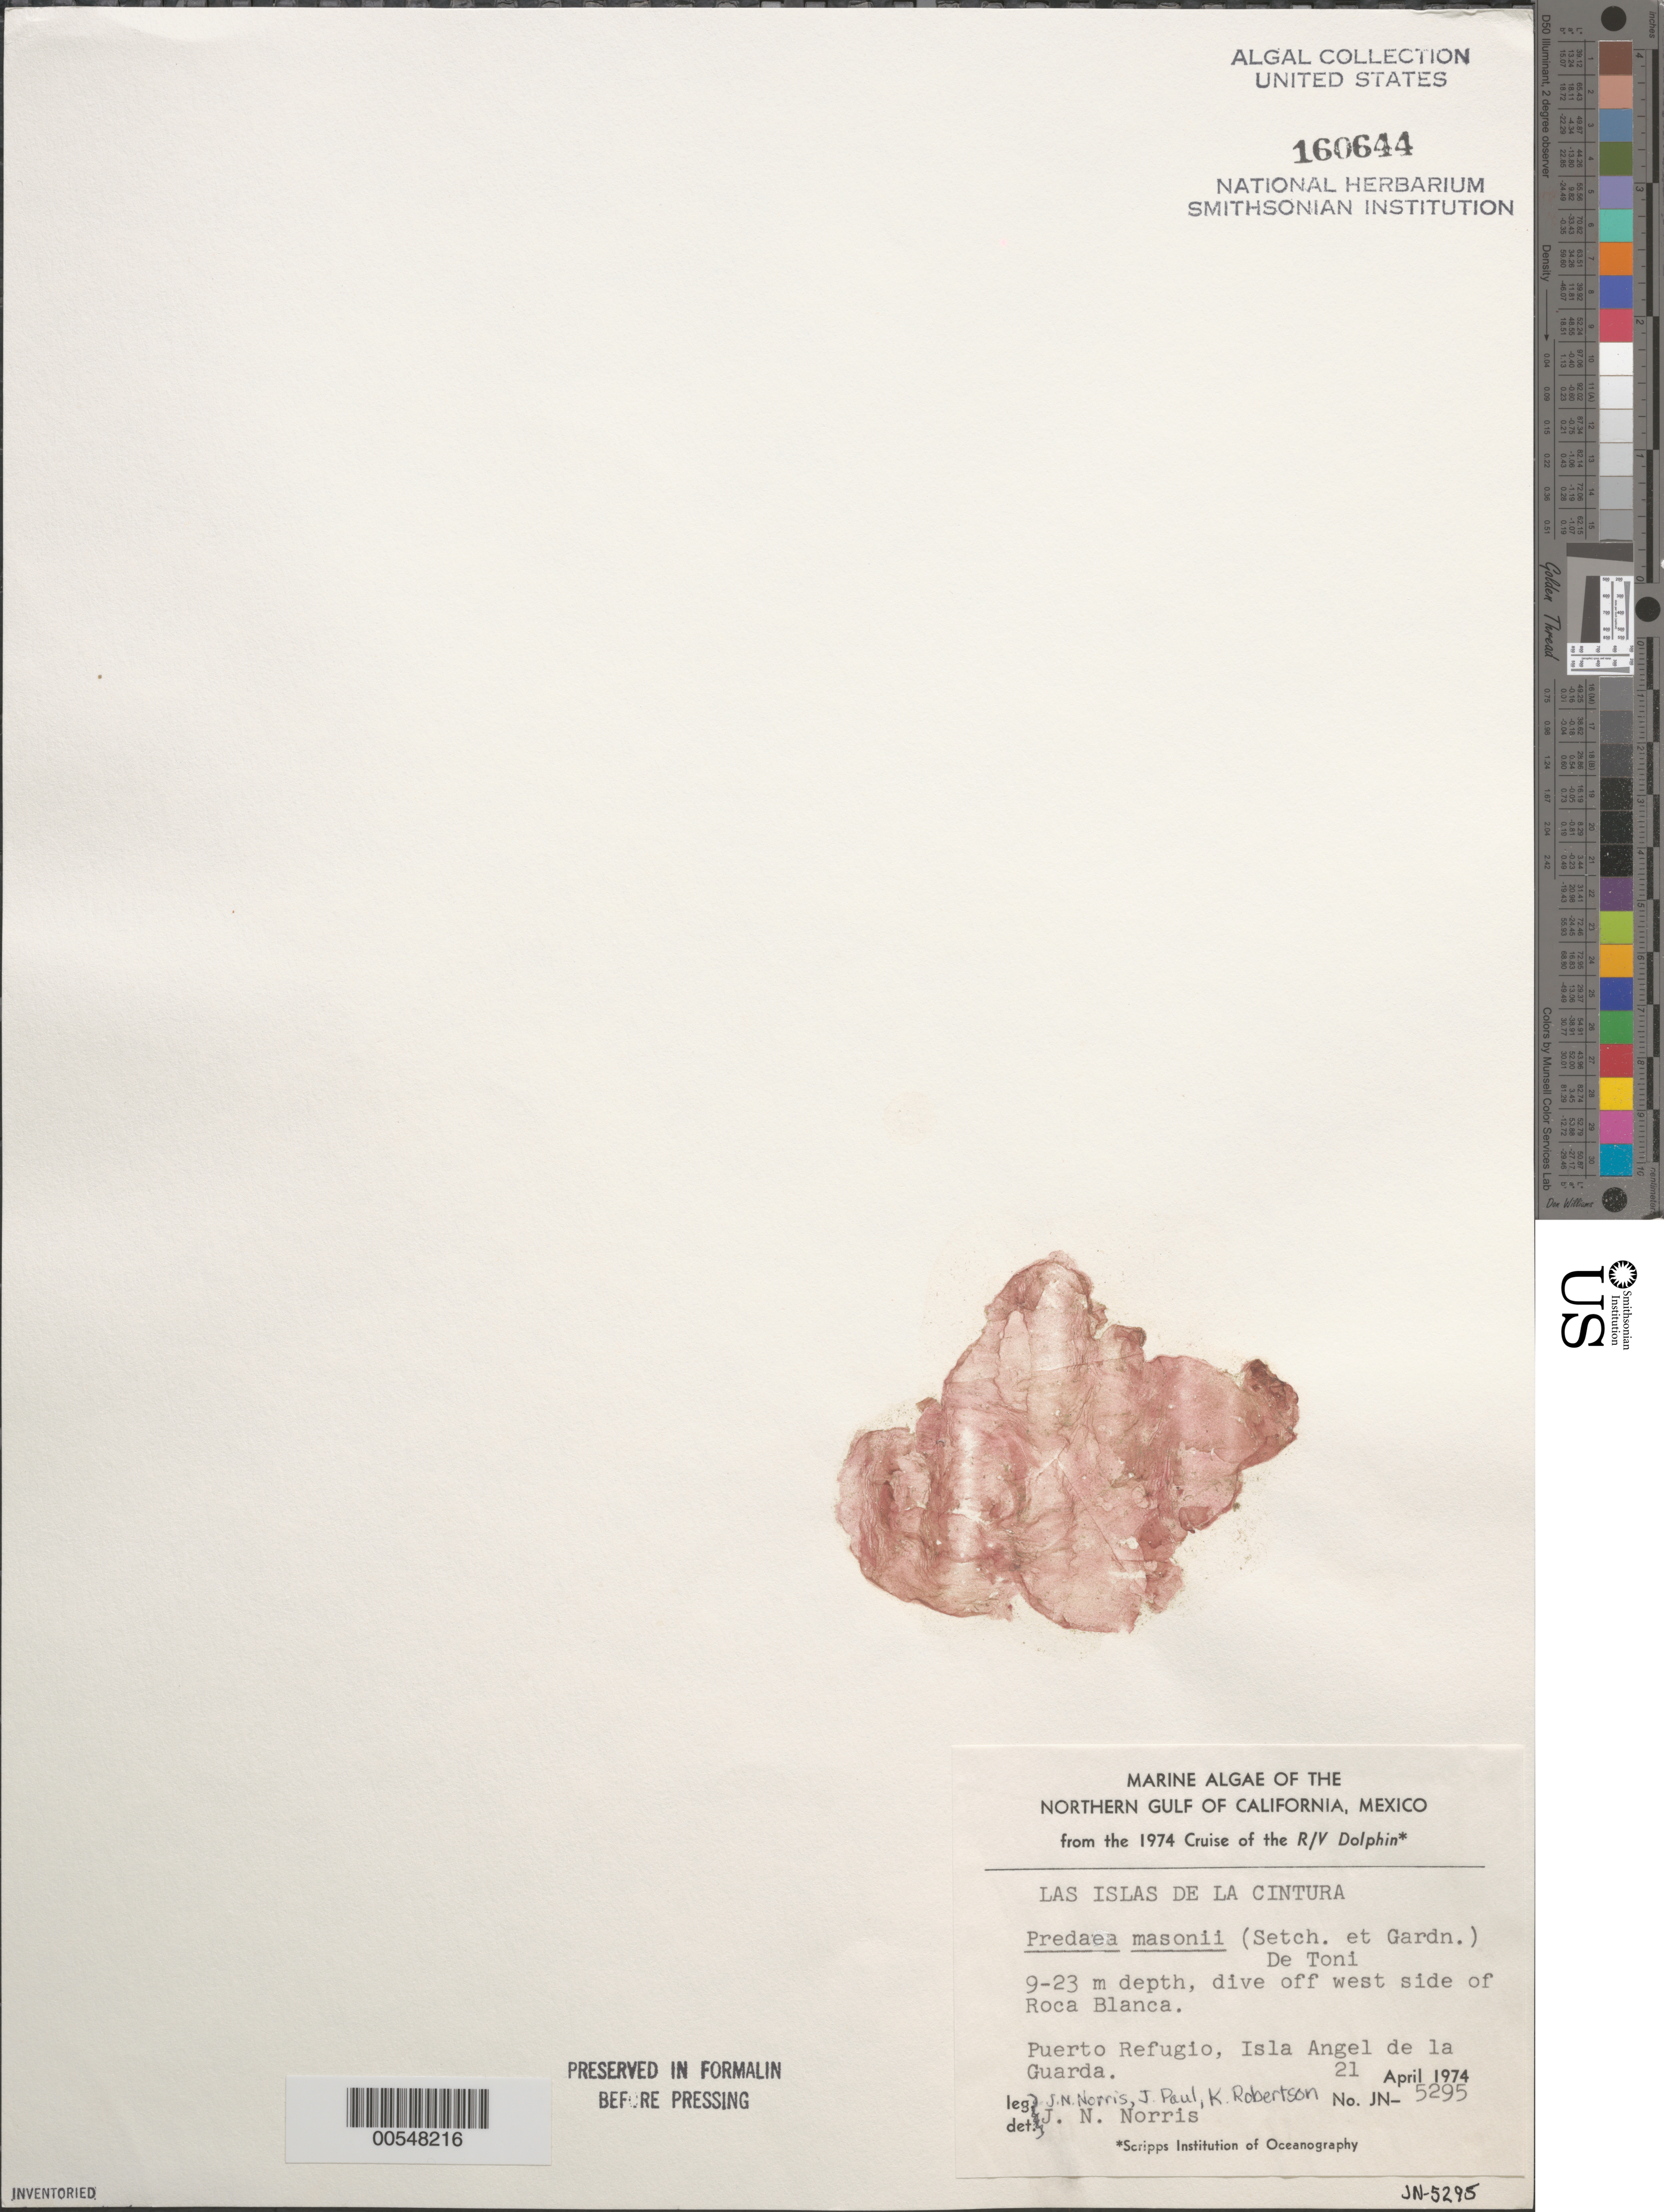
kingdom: Plantae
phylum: Rhodophyta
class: Florideophyceae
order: Nemastomatales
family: Nemastomataceae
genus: Predaea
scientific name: Predaea masonii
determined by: Norris, James N.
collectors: J. N. Norris, J. Paul & K. Robertson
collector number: JN-5295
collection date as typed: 21 Apr 1974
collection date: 1974-04-21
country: Mexico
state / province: Baja California Norte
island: Isla Angel de la Guarda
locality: Roca Blanca, Puerto Refugio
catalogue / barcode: US 160644